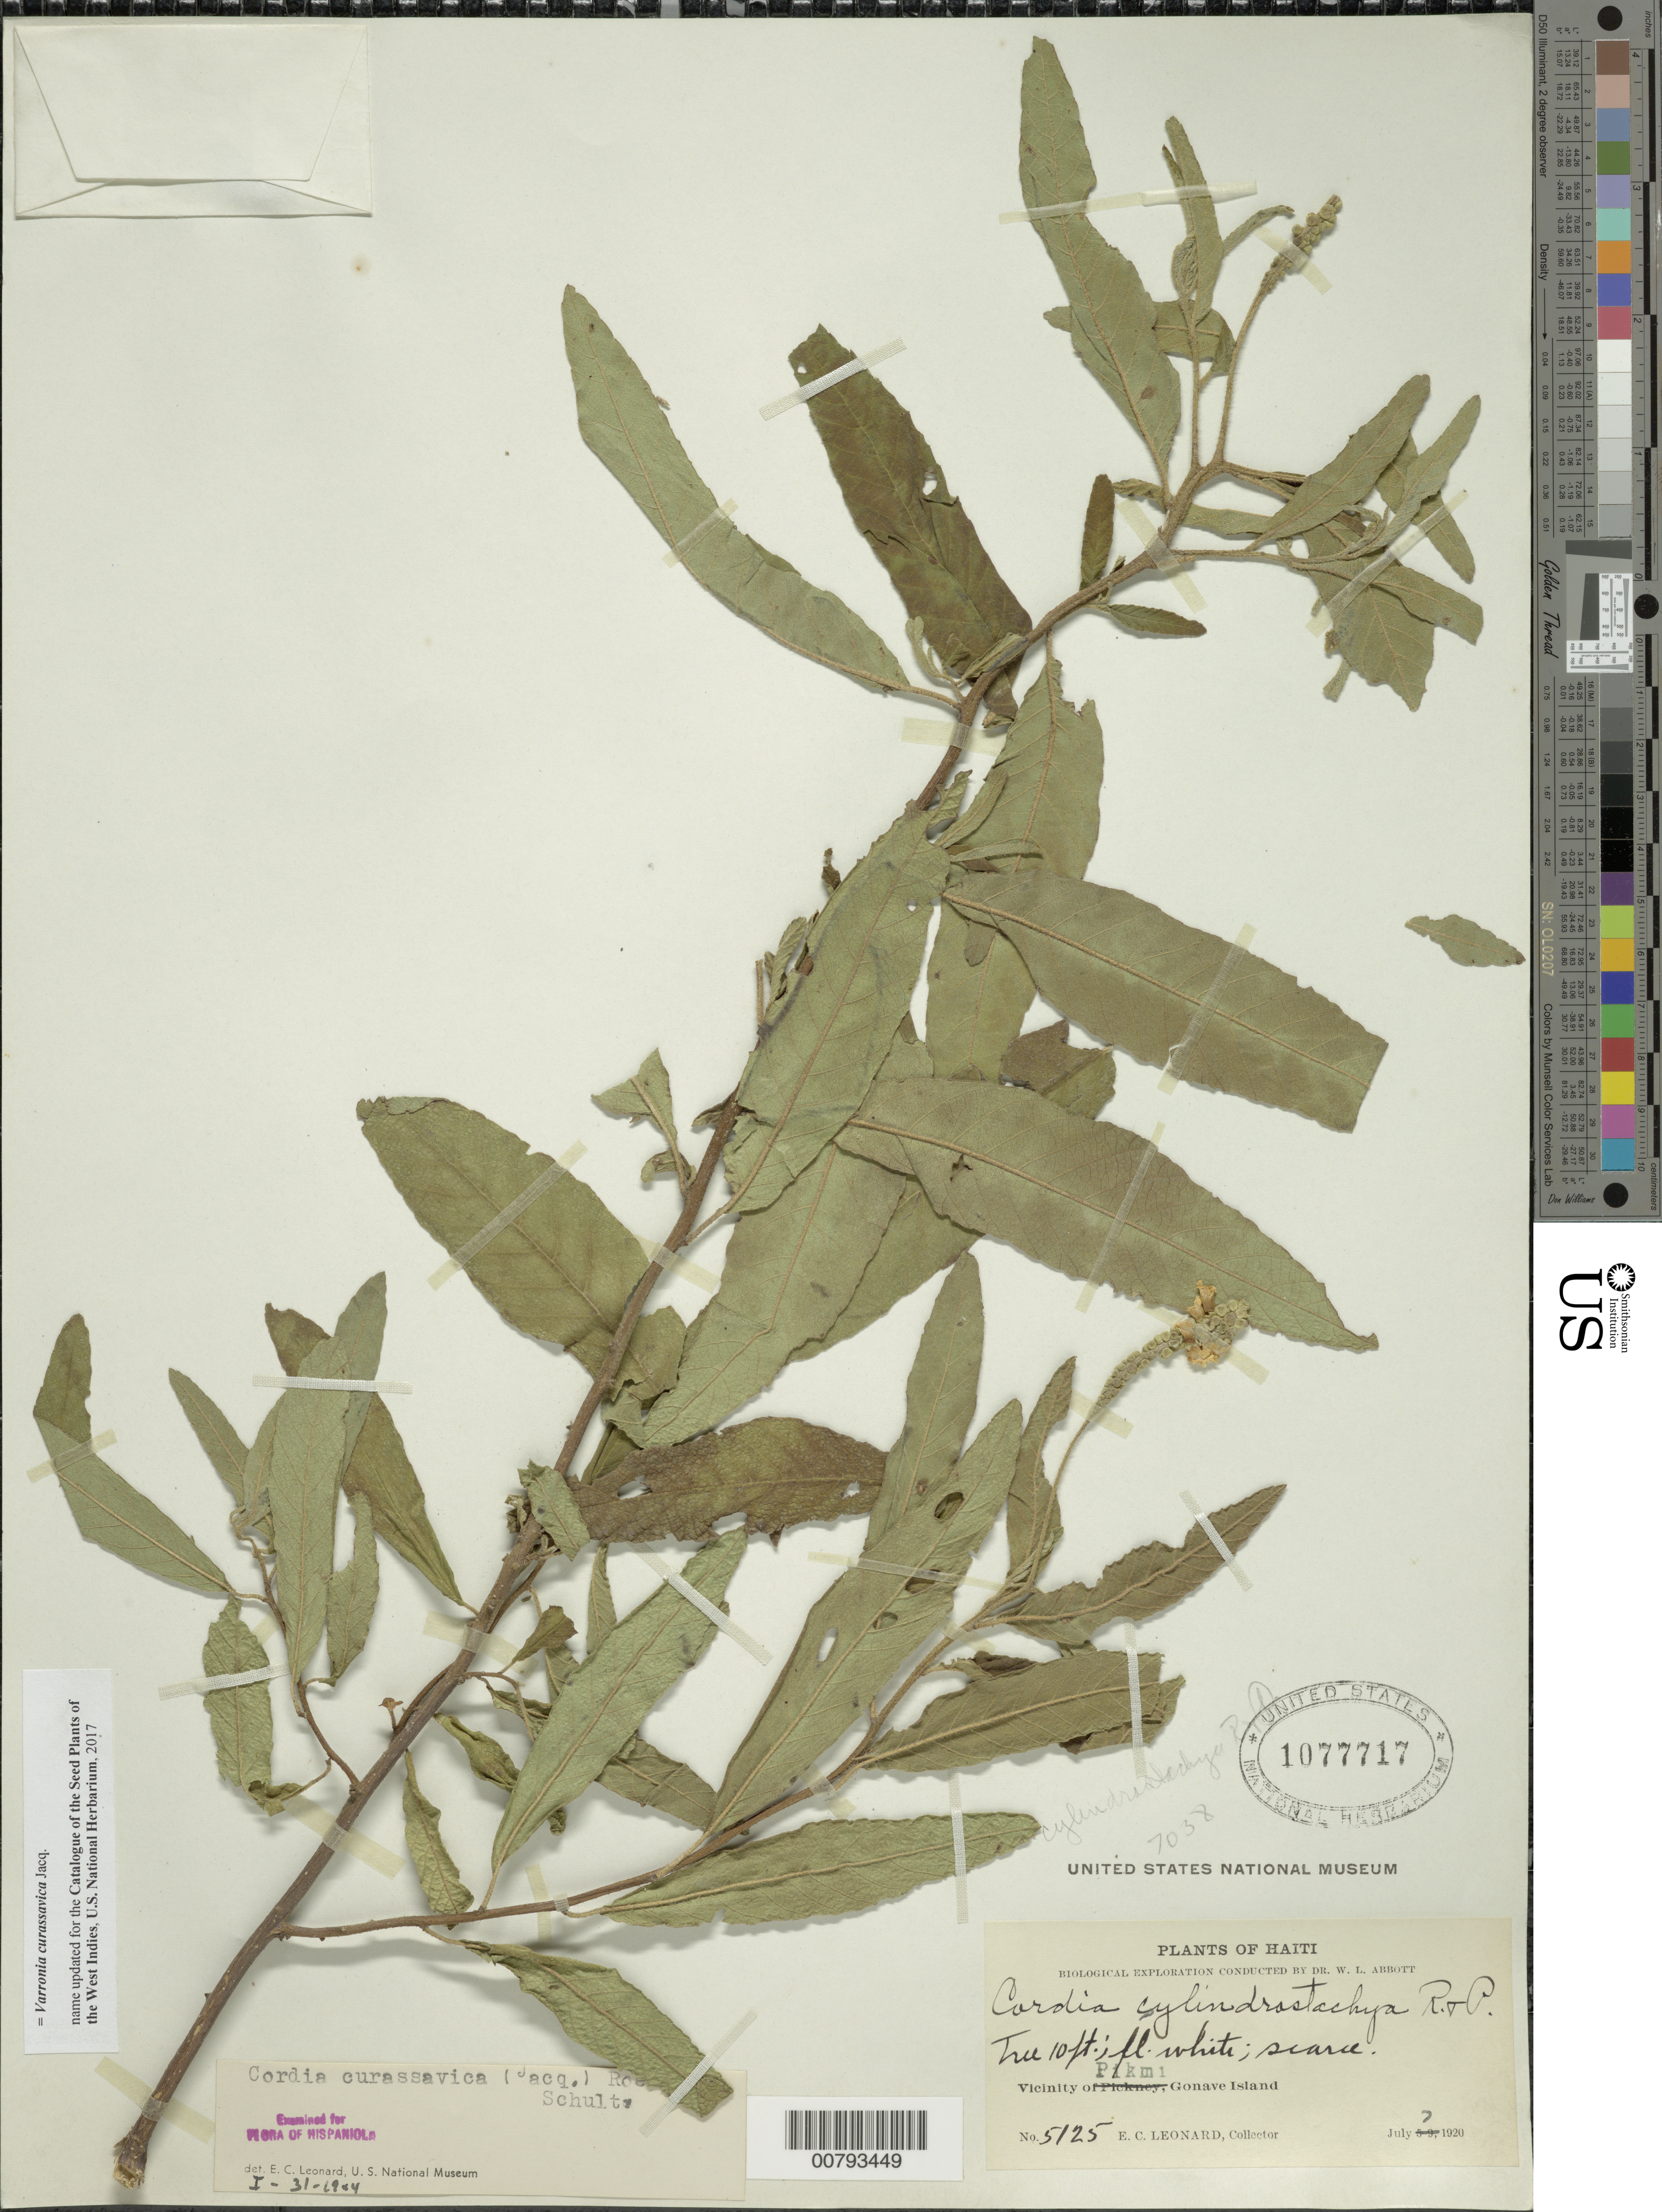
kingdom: Plantae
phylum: Tracheophyta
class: Magnoliopsida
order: Boraginales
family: Cordiaceae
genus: Varronia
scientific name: Varronia curassavica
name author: Jacq.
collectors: E. C. Leonard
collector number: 5125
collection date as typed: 07 Jul 1920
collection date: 1920-07-07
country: Haiti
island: Gonave I.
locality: Gonave Island, vicinity of Pikmi.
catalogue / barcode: US 1077717